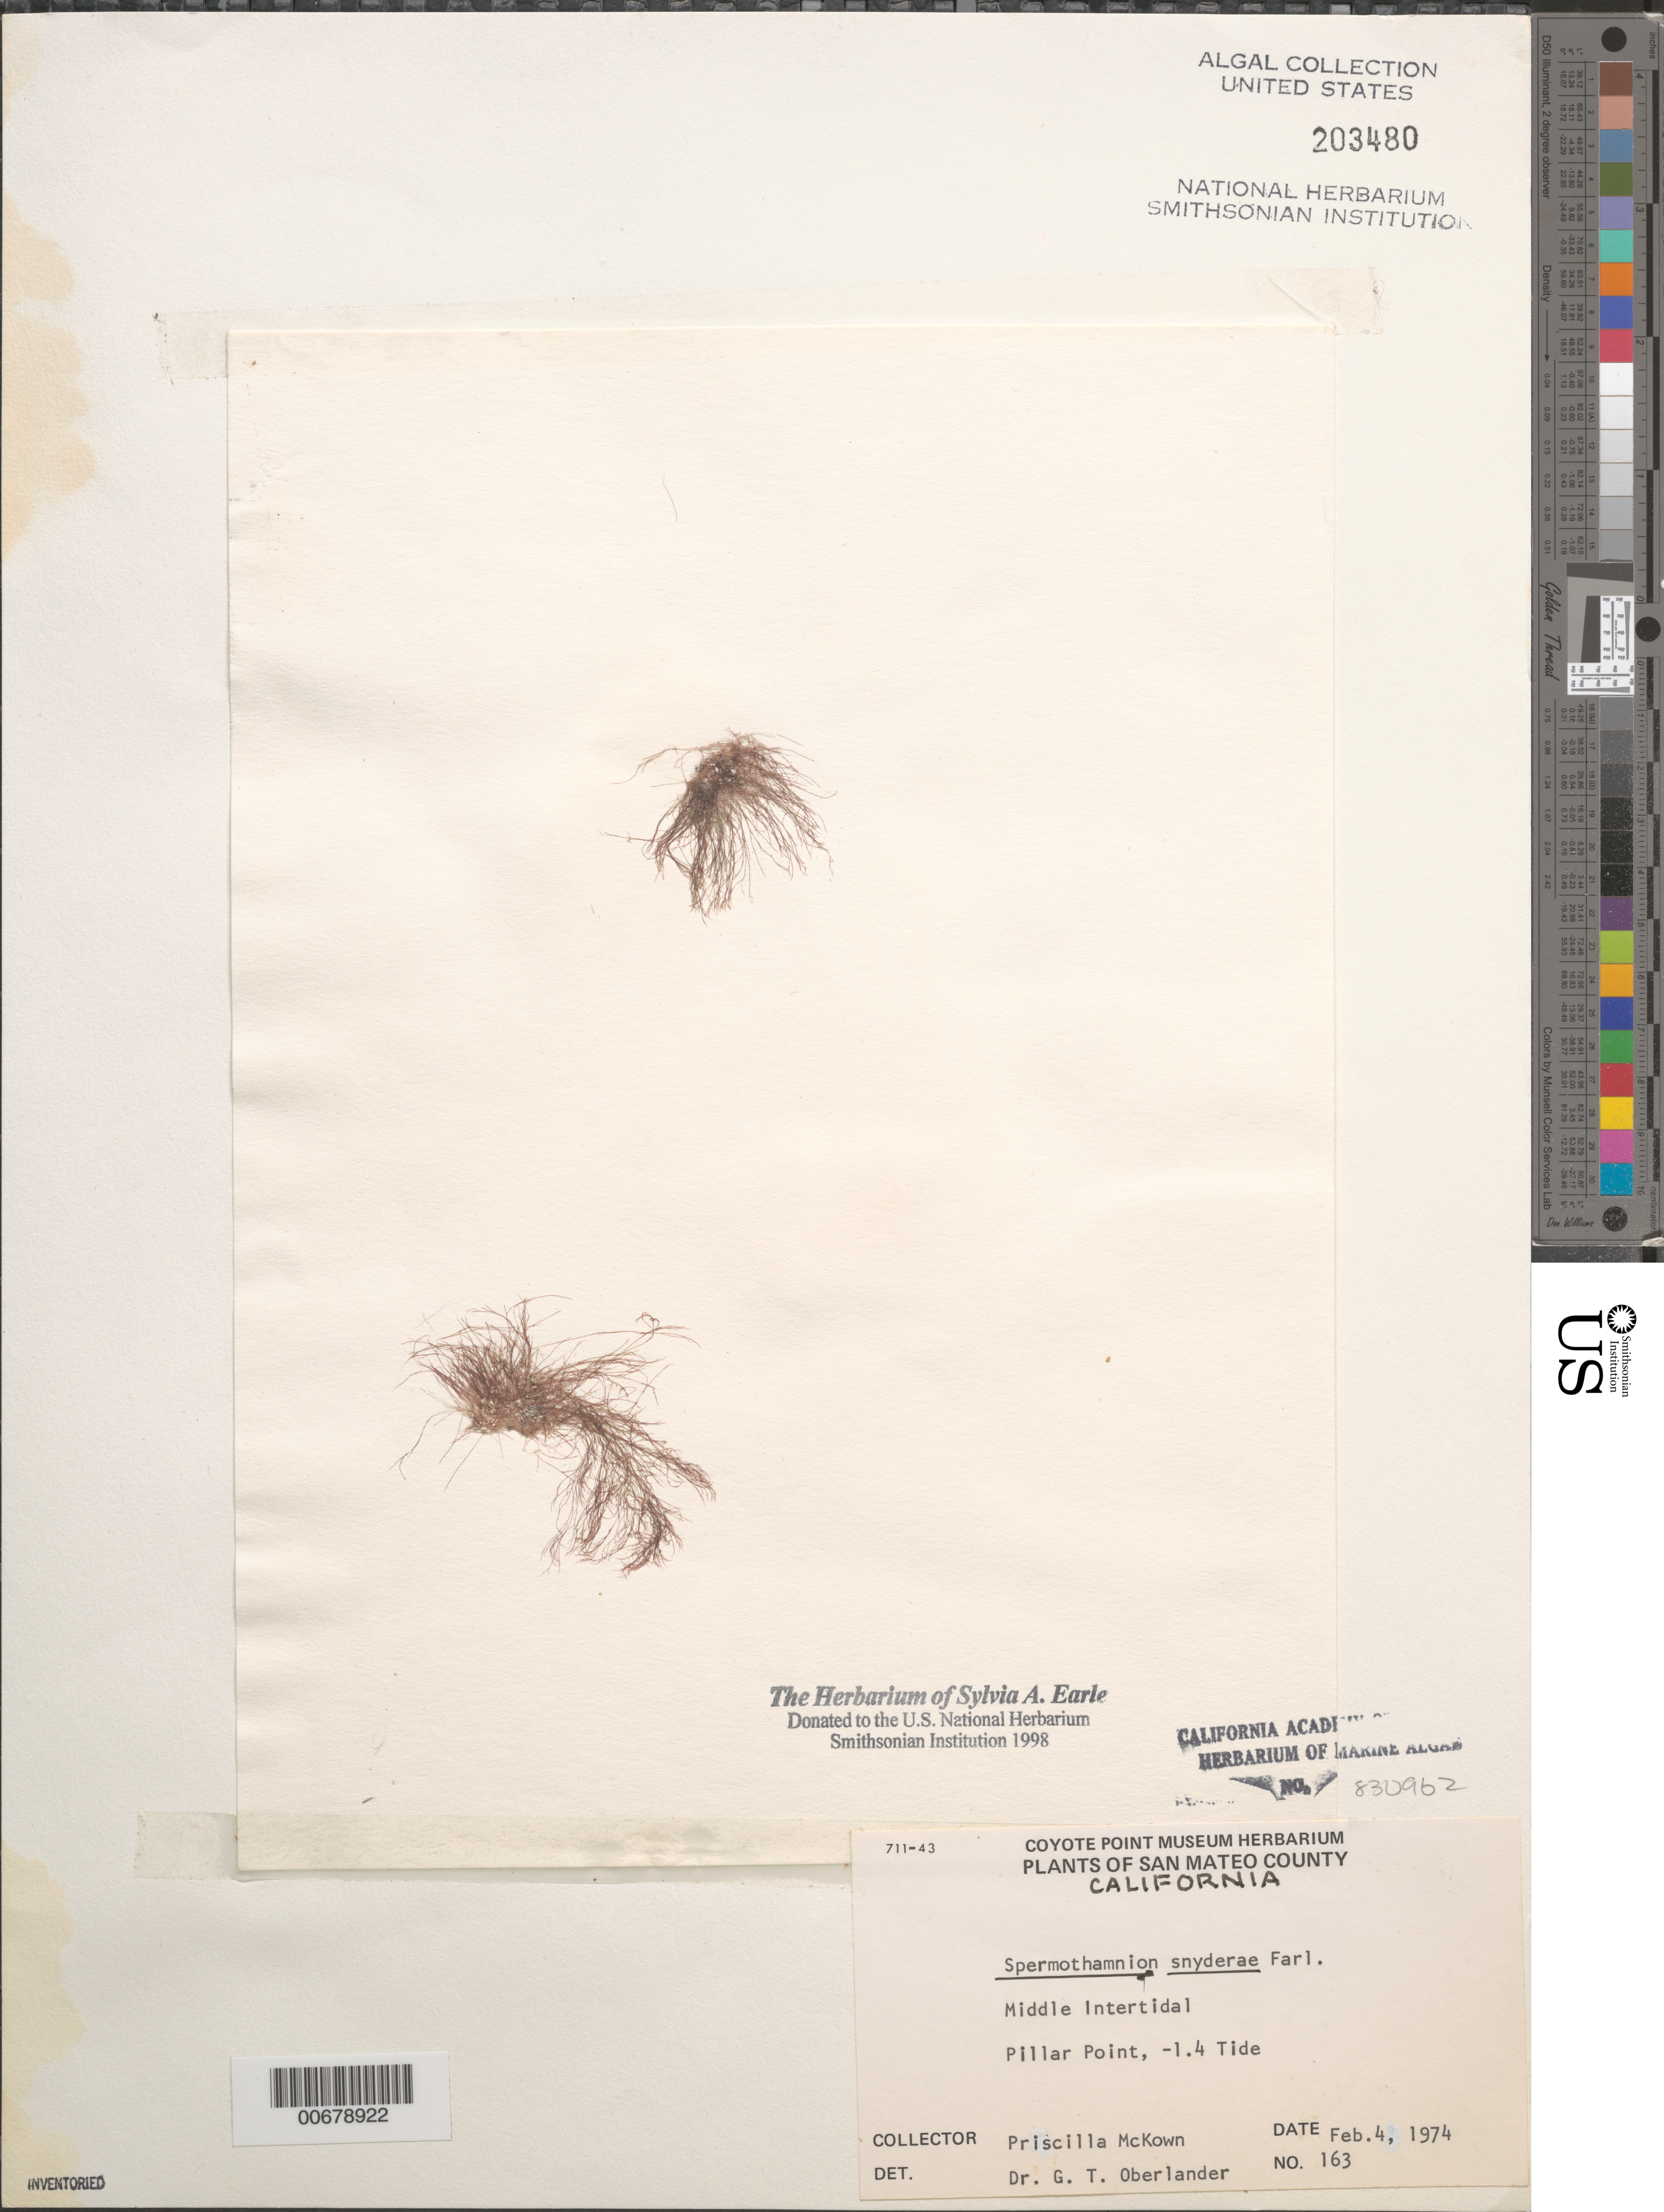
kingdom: Plantae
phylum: Rhodophyta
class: Florideophyceae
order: Ceramiales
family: Wrangeliaceae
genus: Tiffaniella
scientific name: Tiffaniella snyderae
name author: (Farl.) I.A. Abbott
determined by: Algae name updating Project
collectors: P. McKown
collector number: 163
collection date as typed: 04 Feb 1974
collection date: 1974-02-04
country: United States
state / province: California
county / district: San Mateo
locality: Pillar Point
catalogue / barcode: US 203480